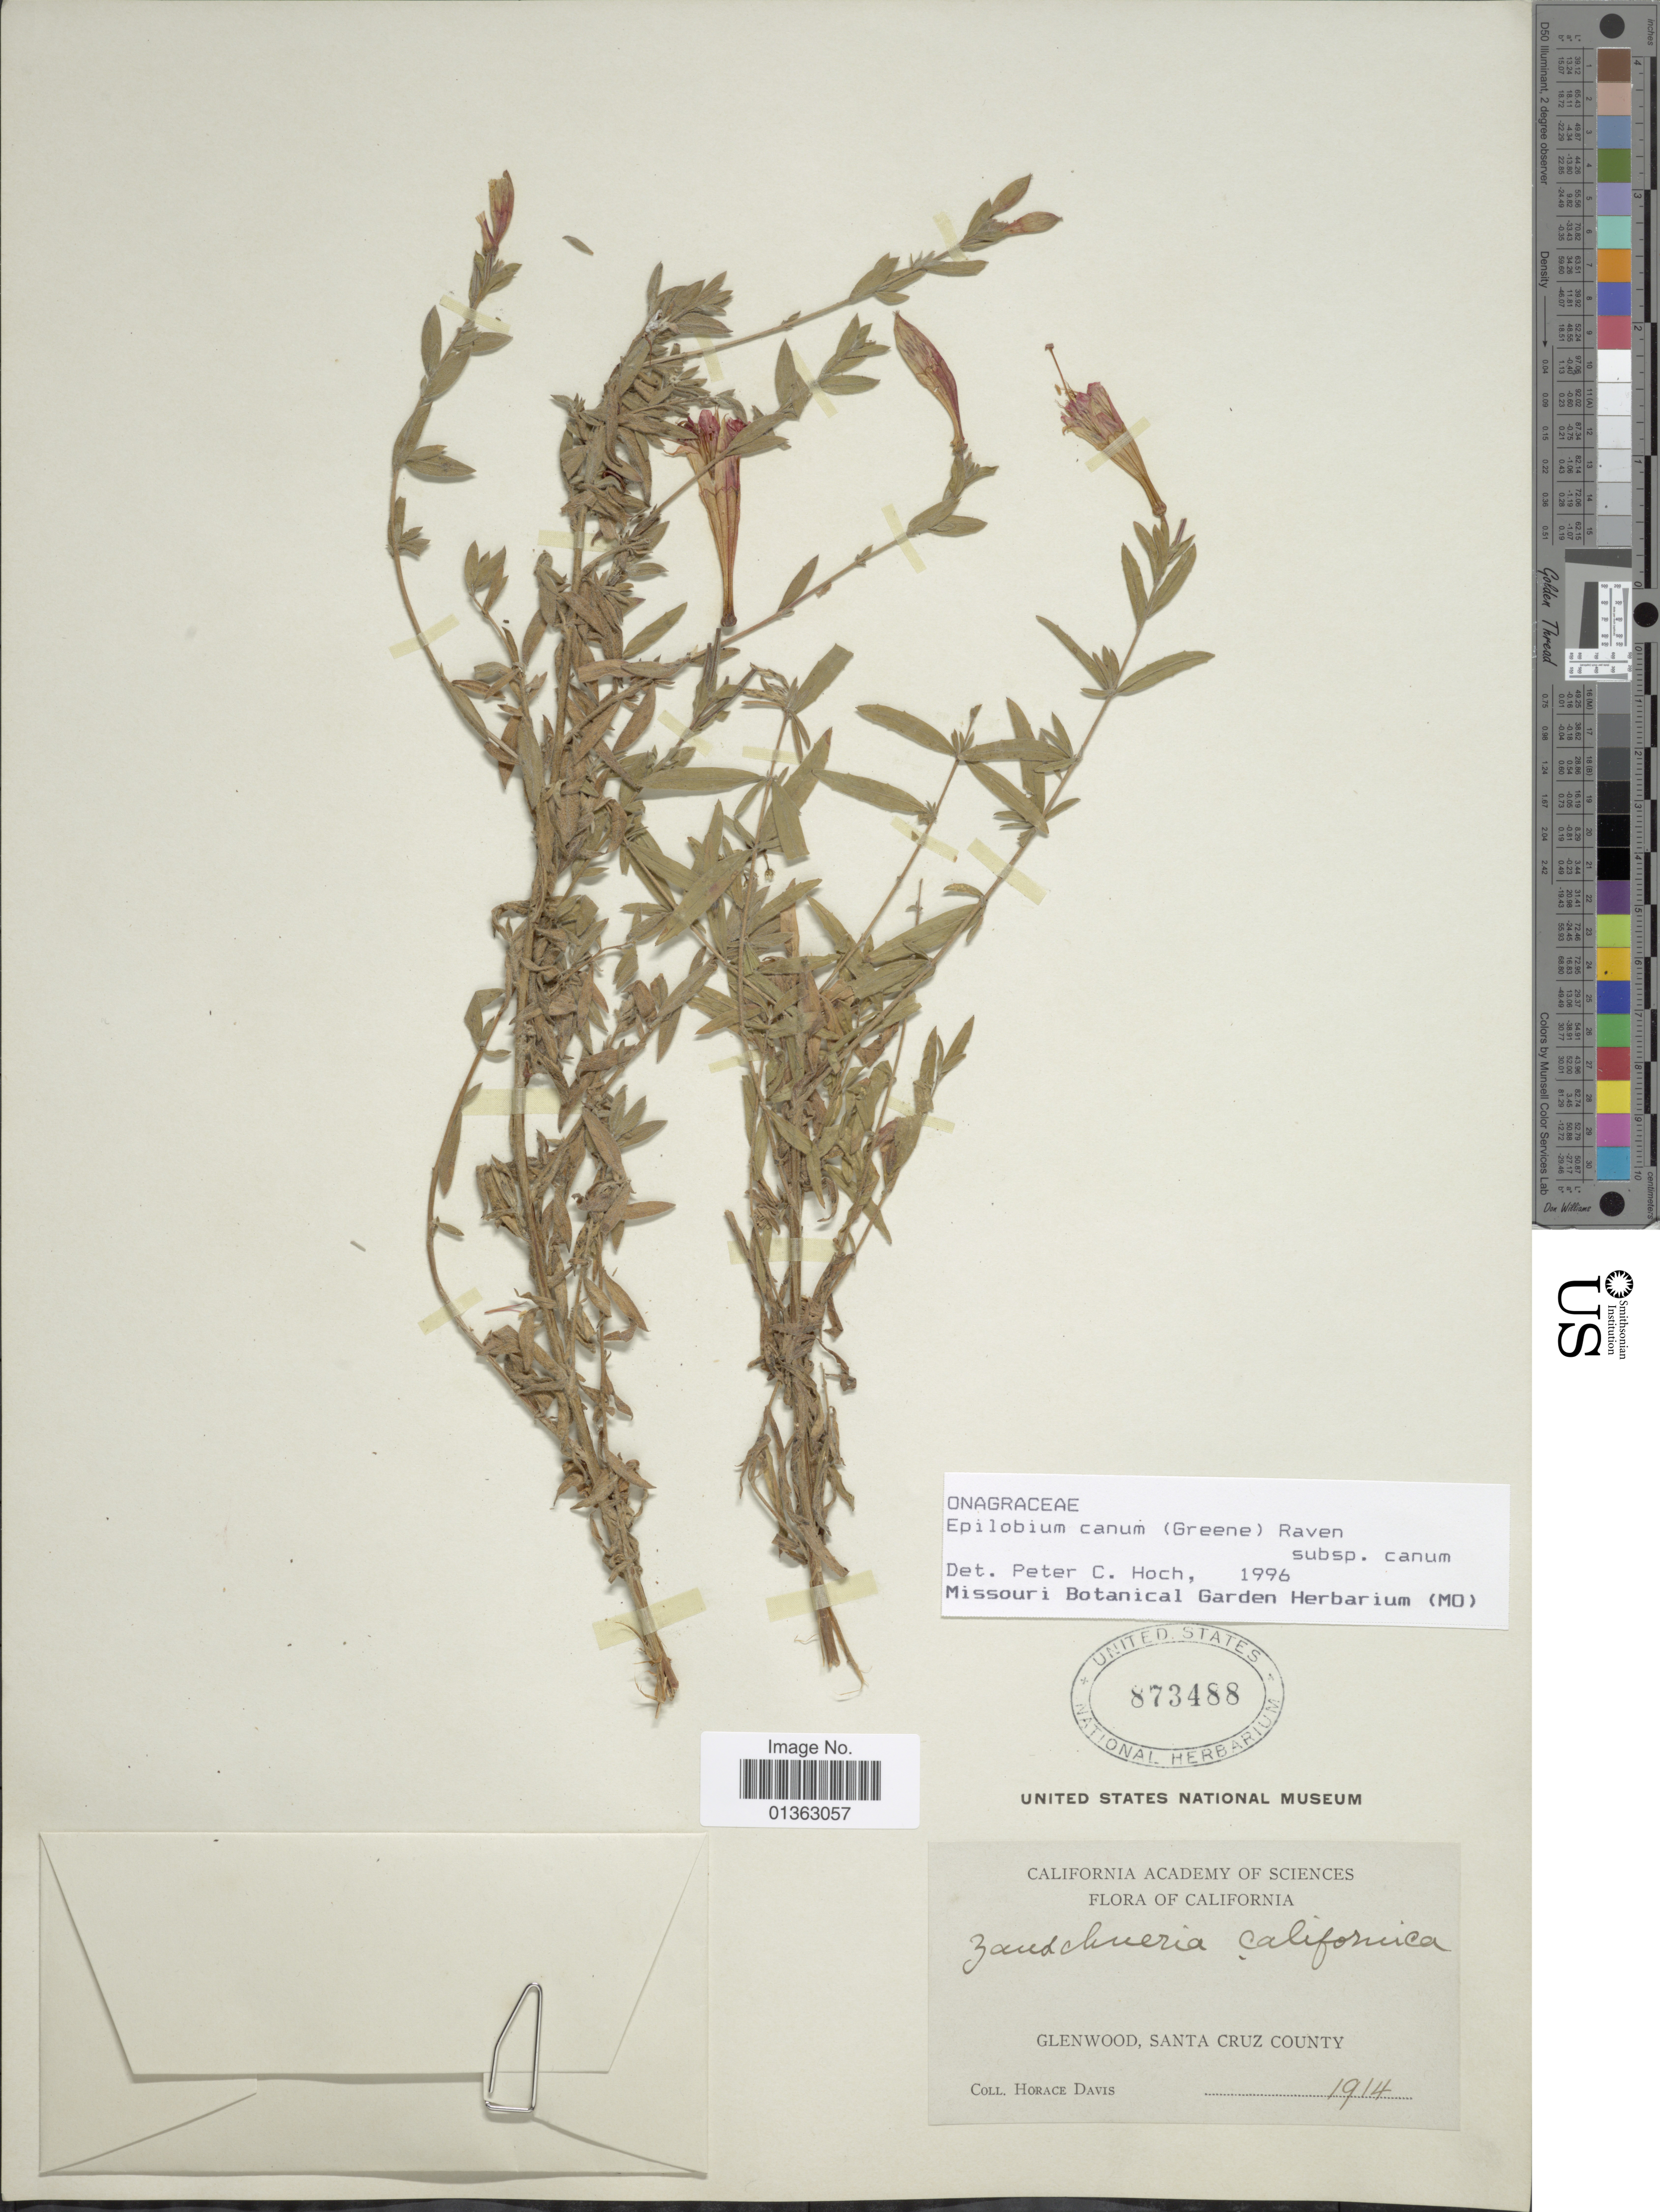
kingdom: Plantae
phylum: Tracheophyta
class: Magnoliopsida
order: Myrtales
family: Onagraceae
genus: Epilobium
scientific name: Epilobium canum subsp. canum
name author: (Greene) P.H. Raven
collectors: H. Davis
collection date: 1914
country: United States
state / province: California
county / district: Santa Cruz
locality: Glenwood, Santa Cruz County.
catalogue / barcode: US 873488